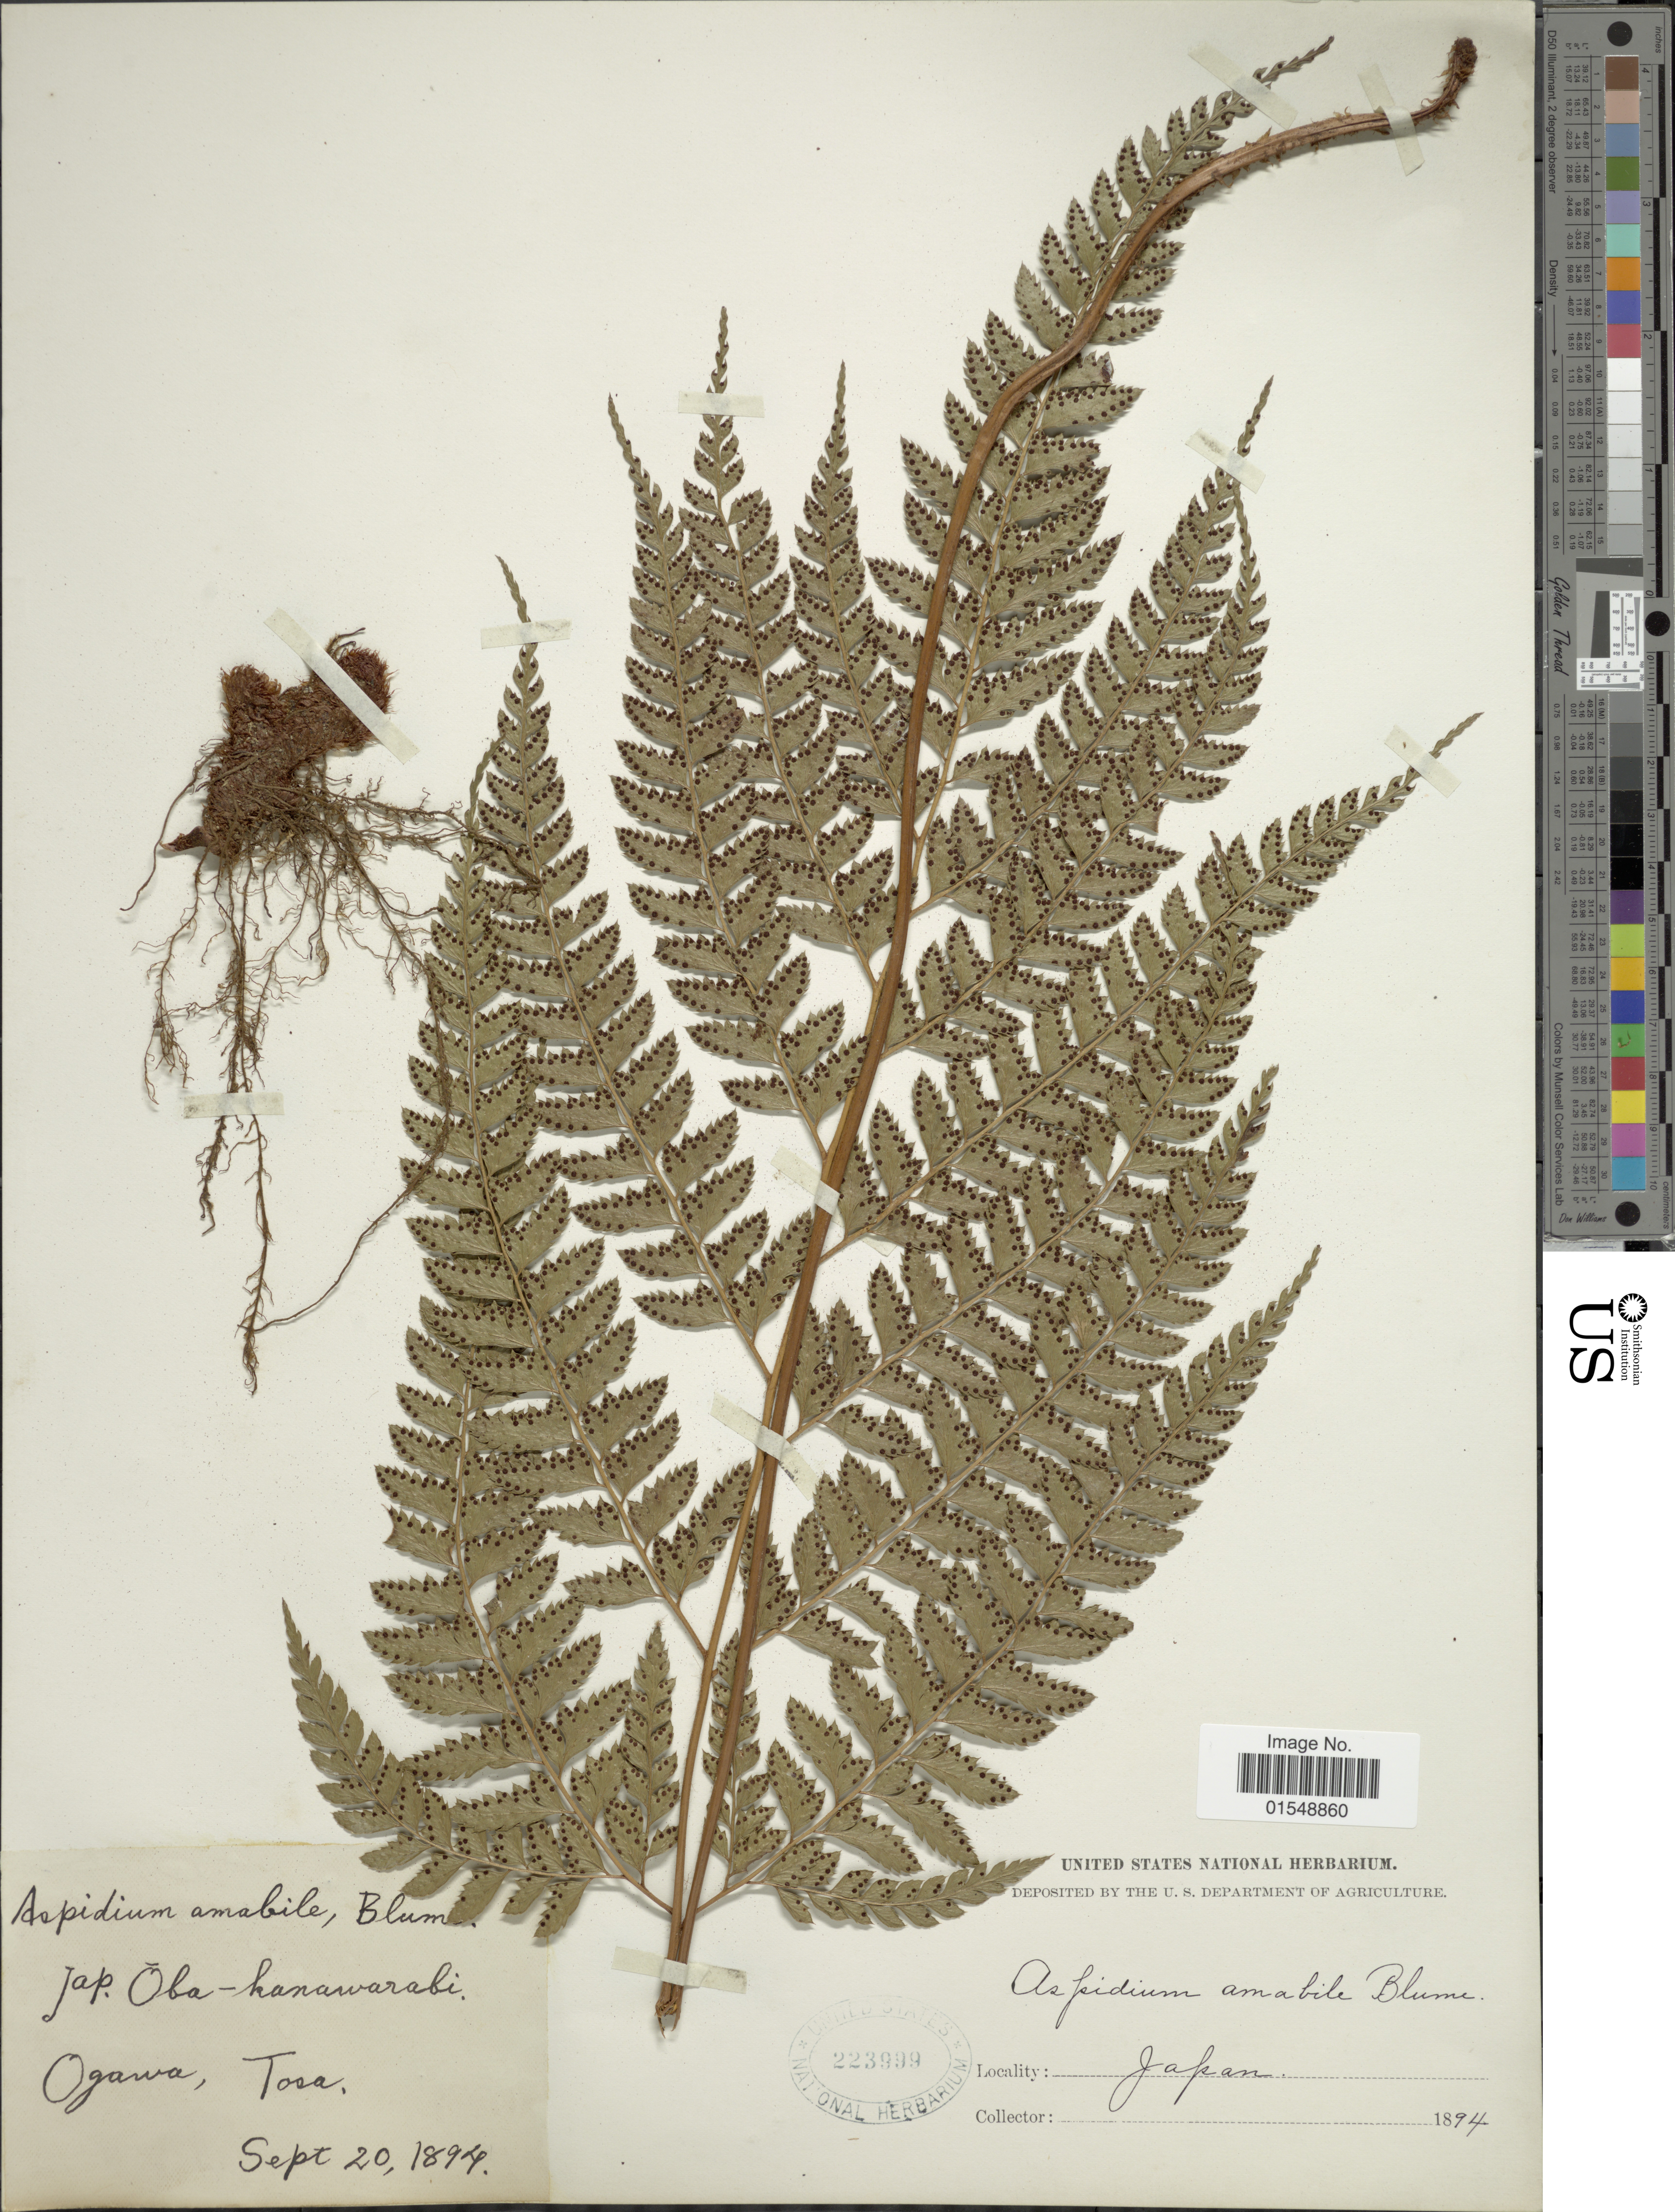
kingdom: Plantae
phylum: Tracheophyta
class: Polypodiopsida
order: Polypodiales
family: Dryopteridaceae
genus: Arachniodes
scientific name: Arachniodes amabilis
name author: (Blume) Tindale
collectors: T. Ogawa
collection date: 1894-09-20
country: Japan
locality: Õba- kanawarabi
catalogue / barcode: US 223999